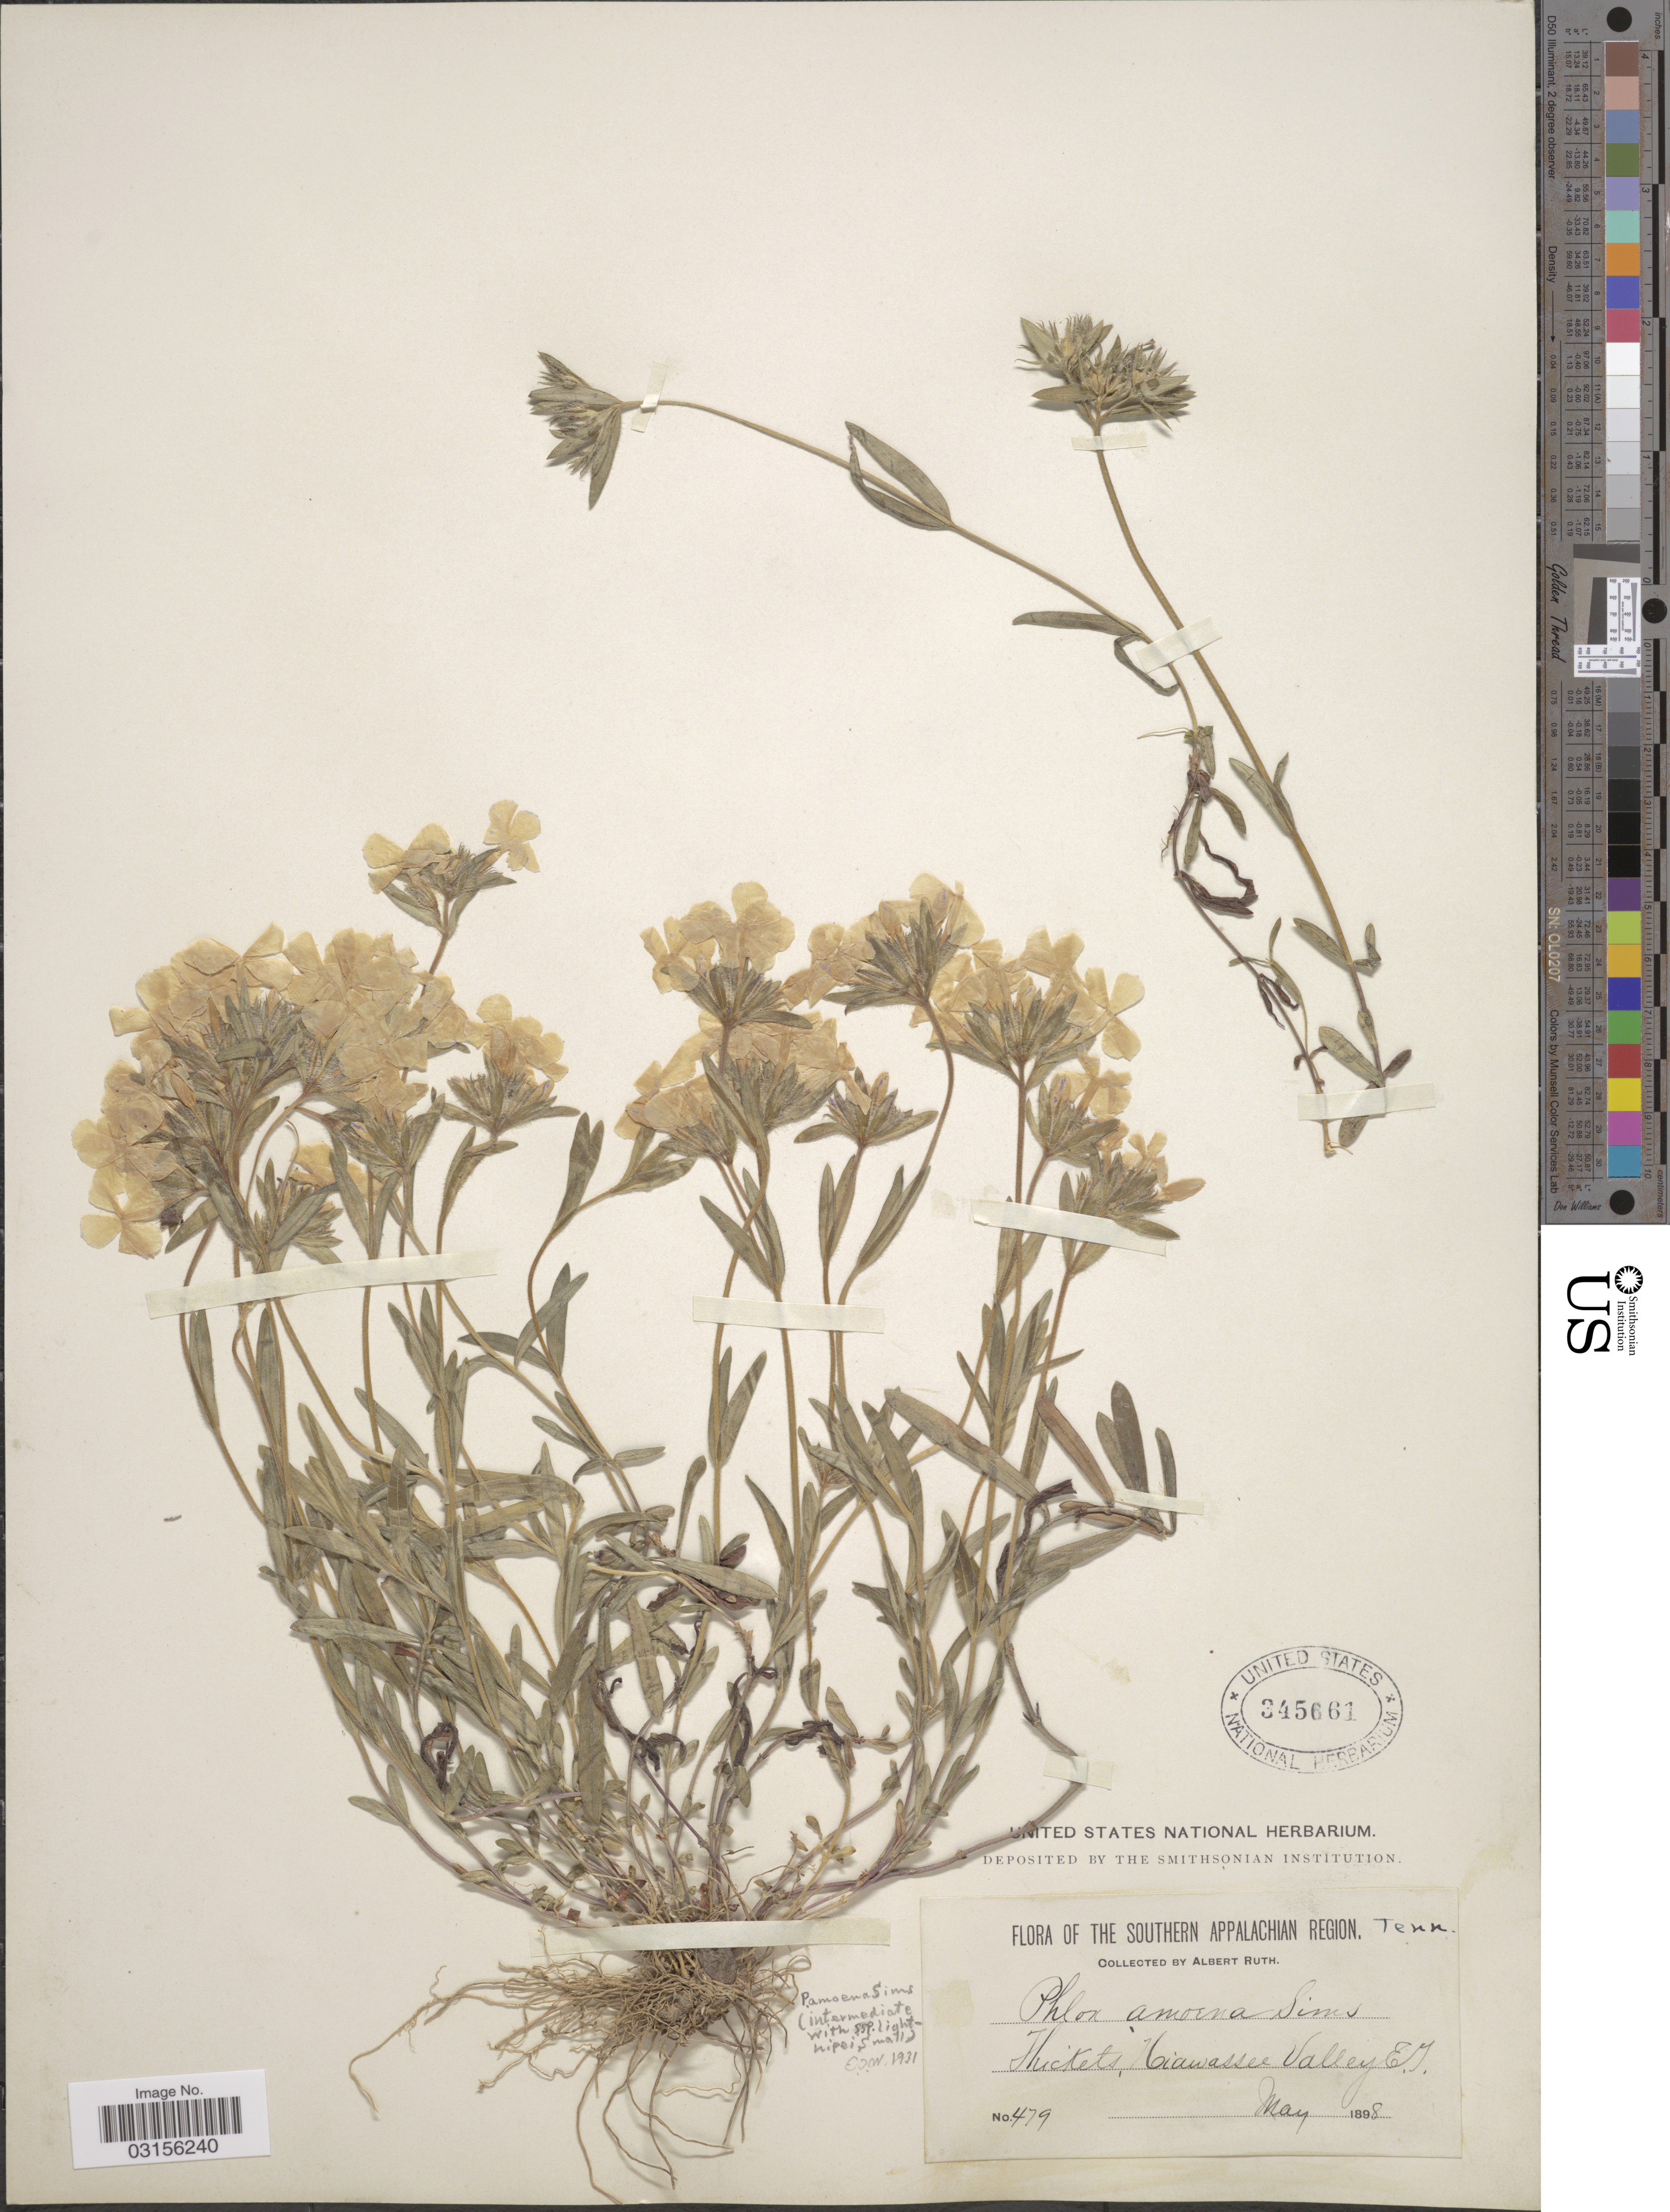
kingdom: Plantae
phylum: Tracheophyta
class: Magnoliopsida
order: Ericales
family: Polemoniaceae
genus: Phlox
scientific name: Phlox amoena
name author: Sims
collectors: A. Ruth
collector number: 479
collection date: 1898-05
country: United States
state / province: Tennessee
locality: Southern Appalachian Region. Hiawassee Valley E.T.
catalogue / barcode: US 345661